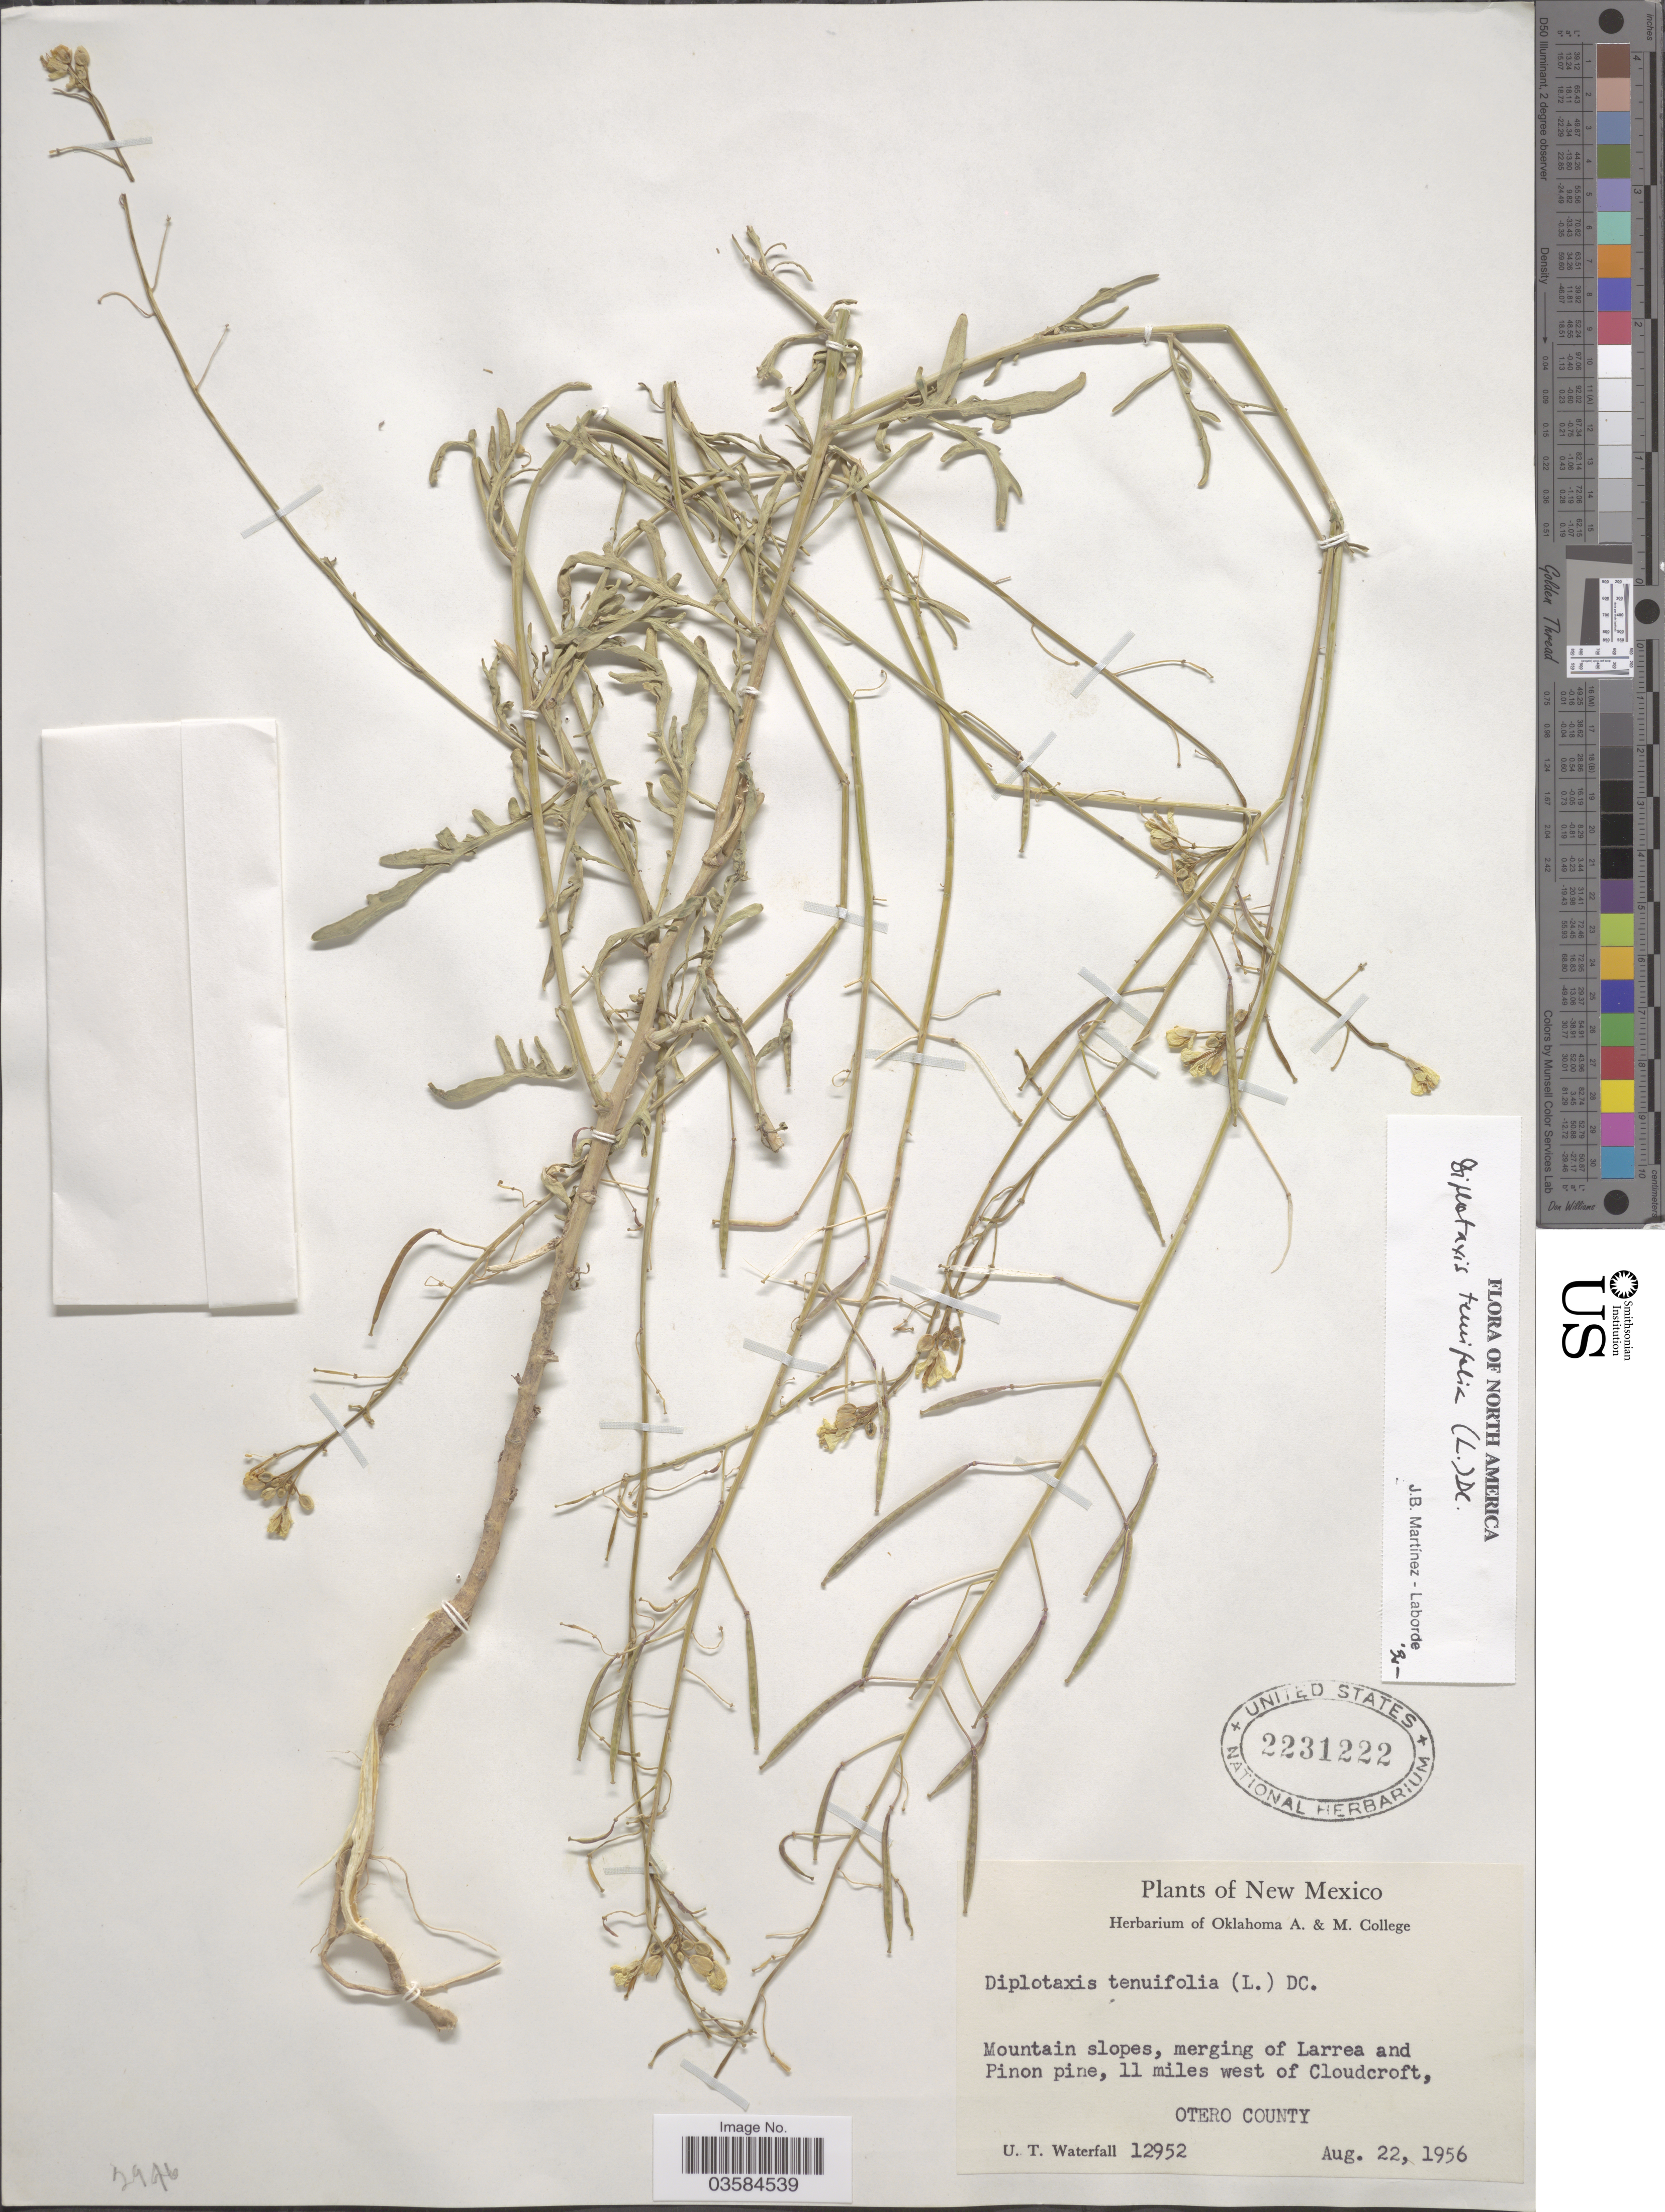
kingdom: Plantae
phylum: Tracheophyta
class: Magnoliopsida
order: Brassicales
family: Brassicaceae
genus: Diplotaxis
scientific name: Diplotaxis tenuifolia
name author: (L.) DC.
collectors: U. T. Waterfall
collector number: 12952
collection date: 1956-08-22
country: United States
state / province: New Mexico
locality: Mountain slopes, merging of Larrea and Pinon pine, 11 miles west of Cloudcroft, Otero County.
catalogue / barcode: US 2231222